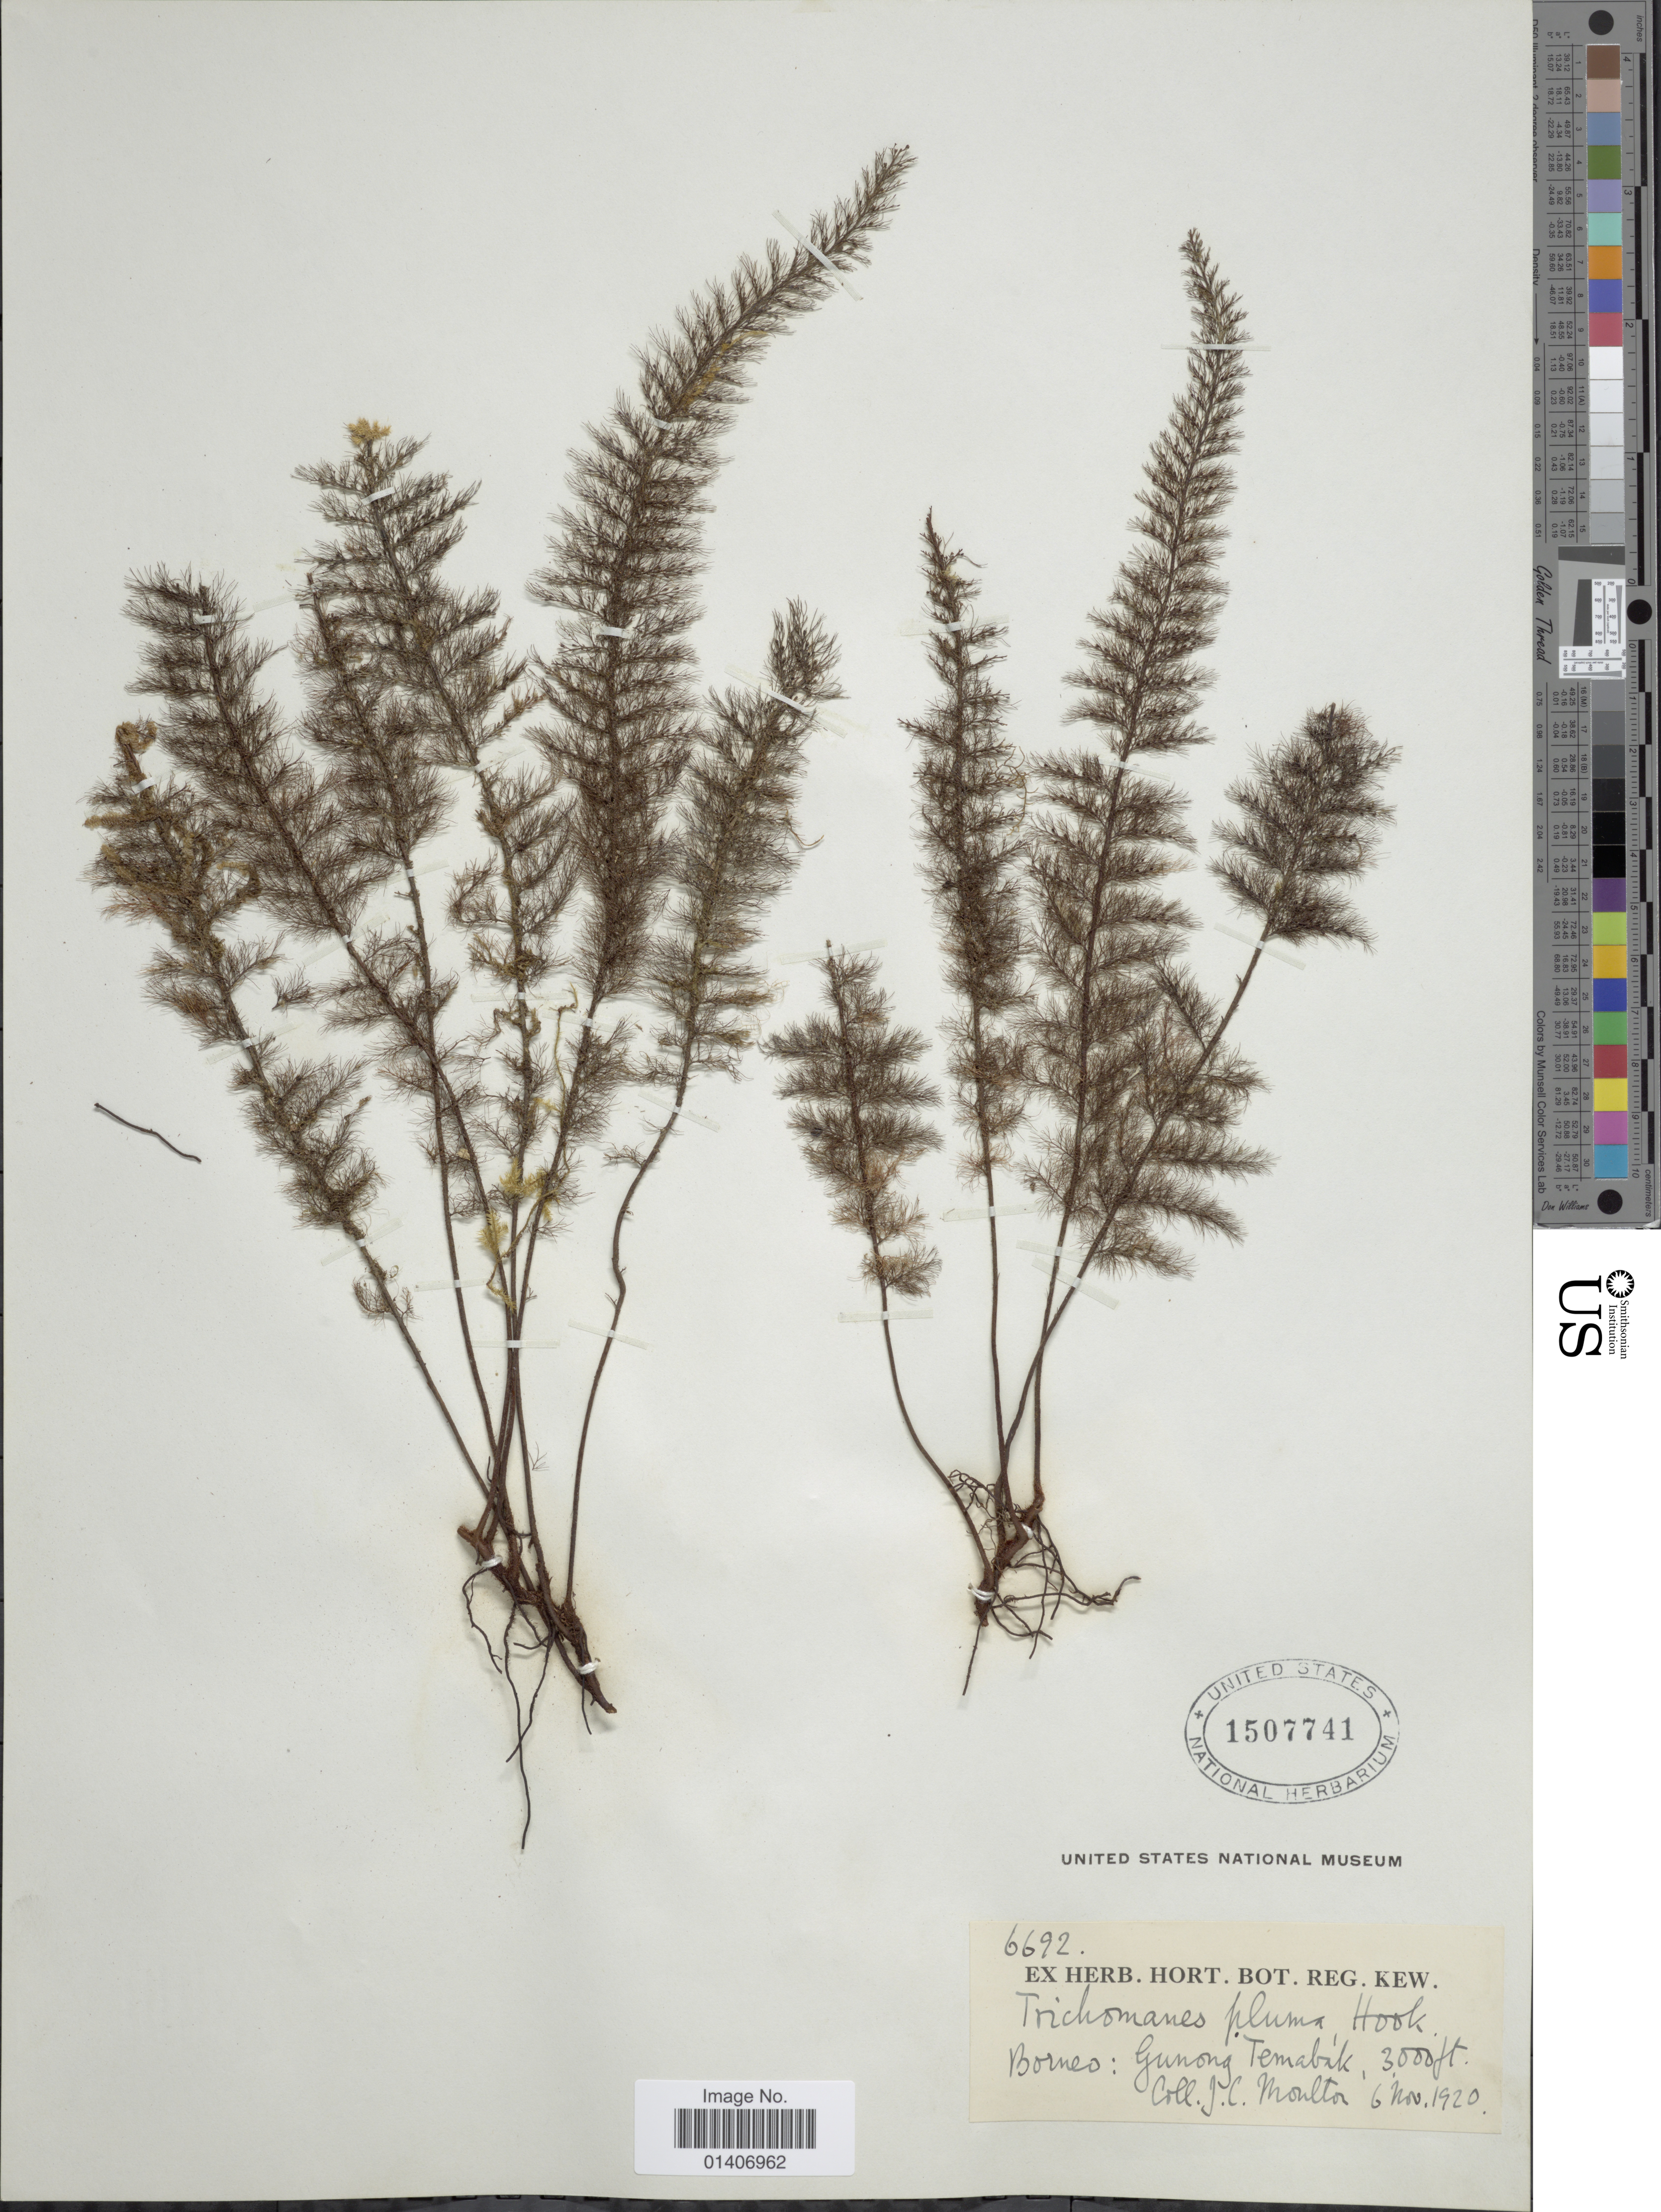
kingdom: Plantae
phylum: Tracheophyta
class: Polypodiopsida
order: Hymenophyllales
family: Hymenophyllaceae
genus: Abrodictyum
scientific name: Abrodictyum meifolium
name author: (Bory) Ebihara & K. Iwats.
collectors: J. Moultor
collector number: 6692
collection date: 1920-11-06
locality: Borneo: Gunong Temabak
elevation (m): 914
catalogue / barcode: US 1507741